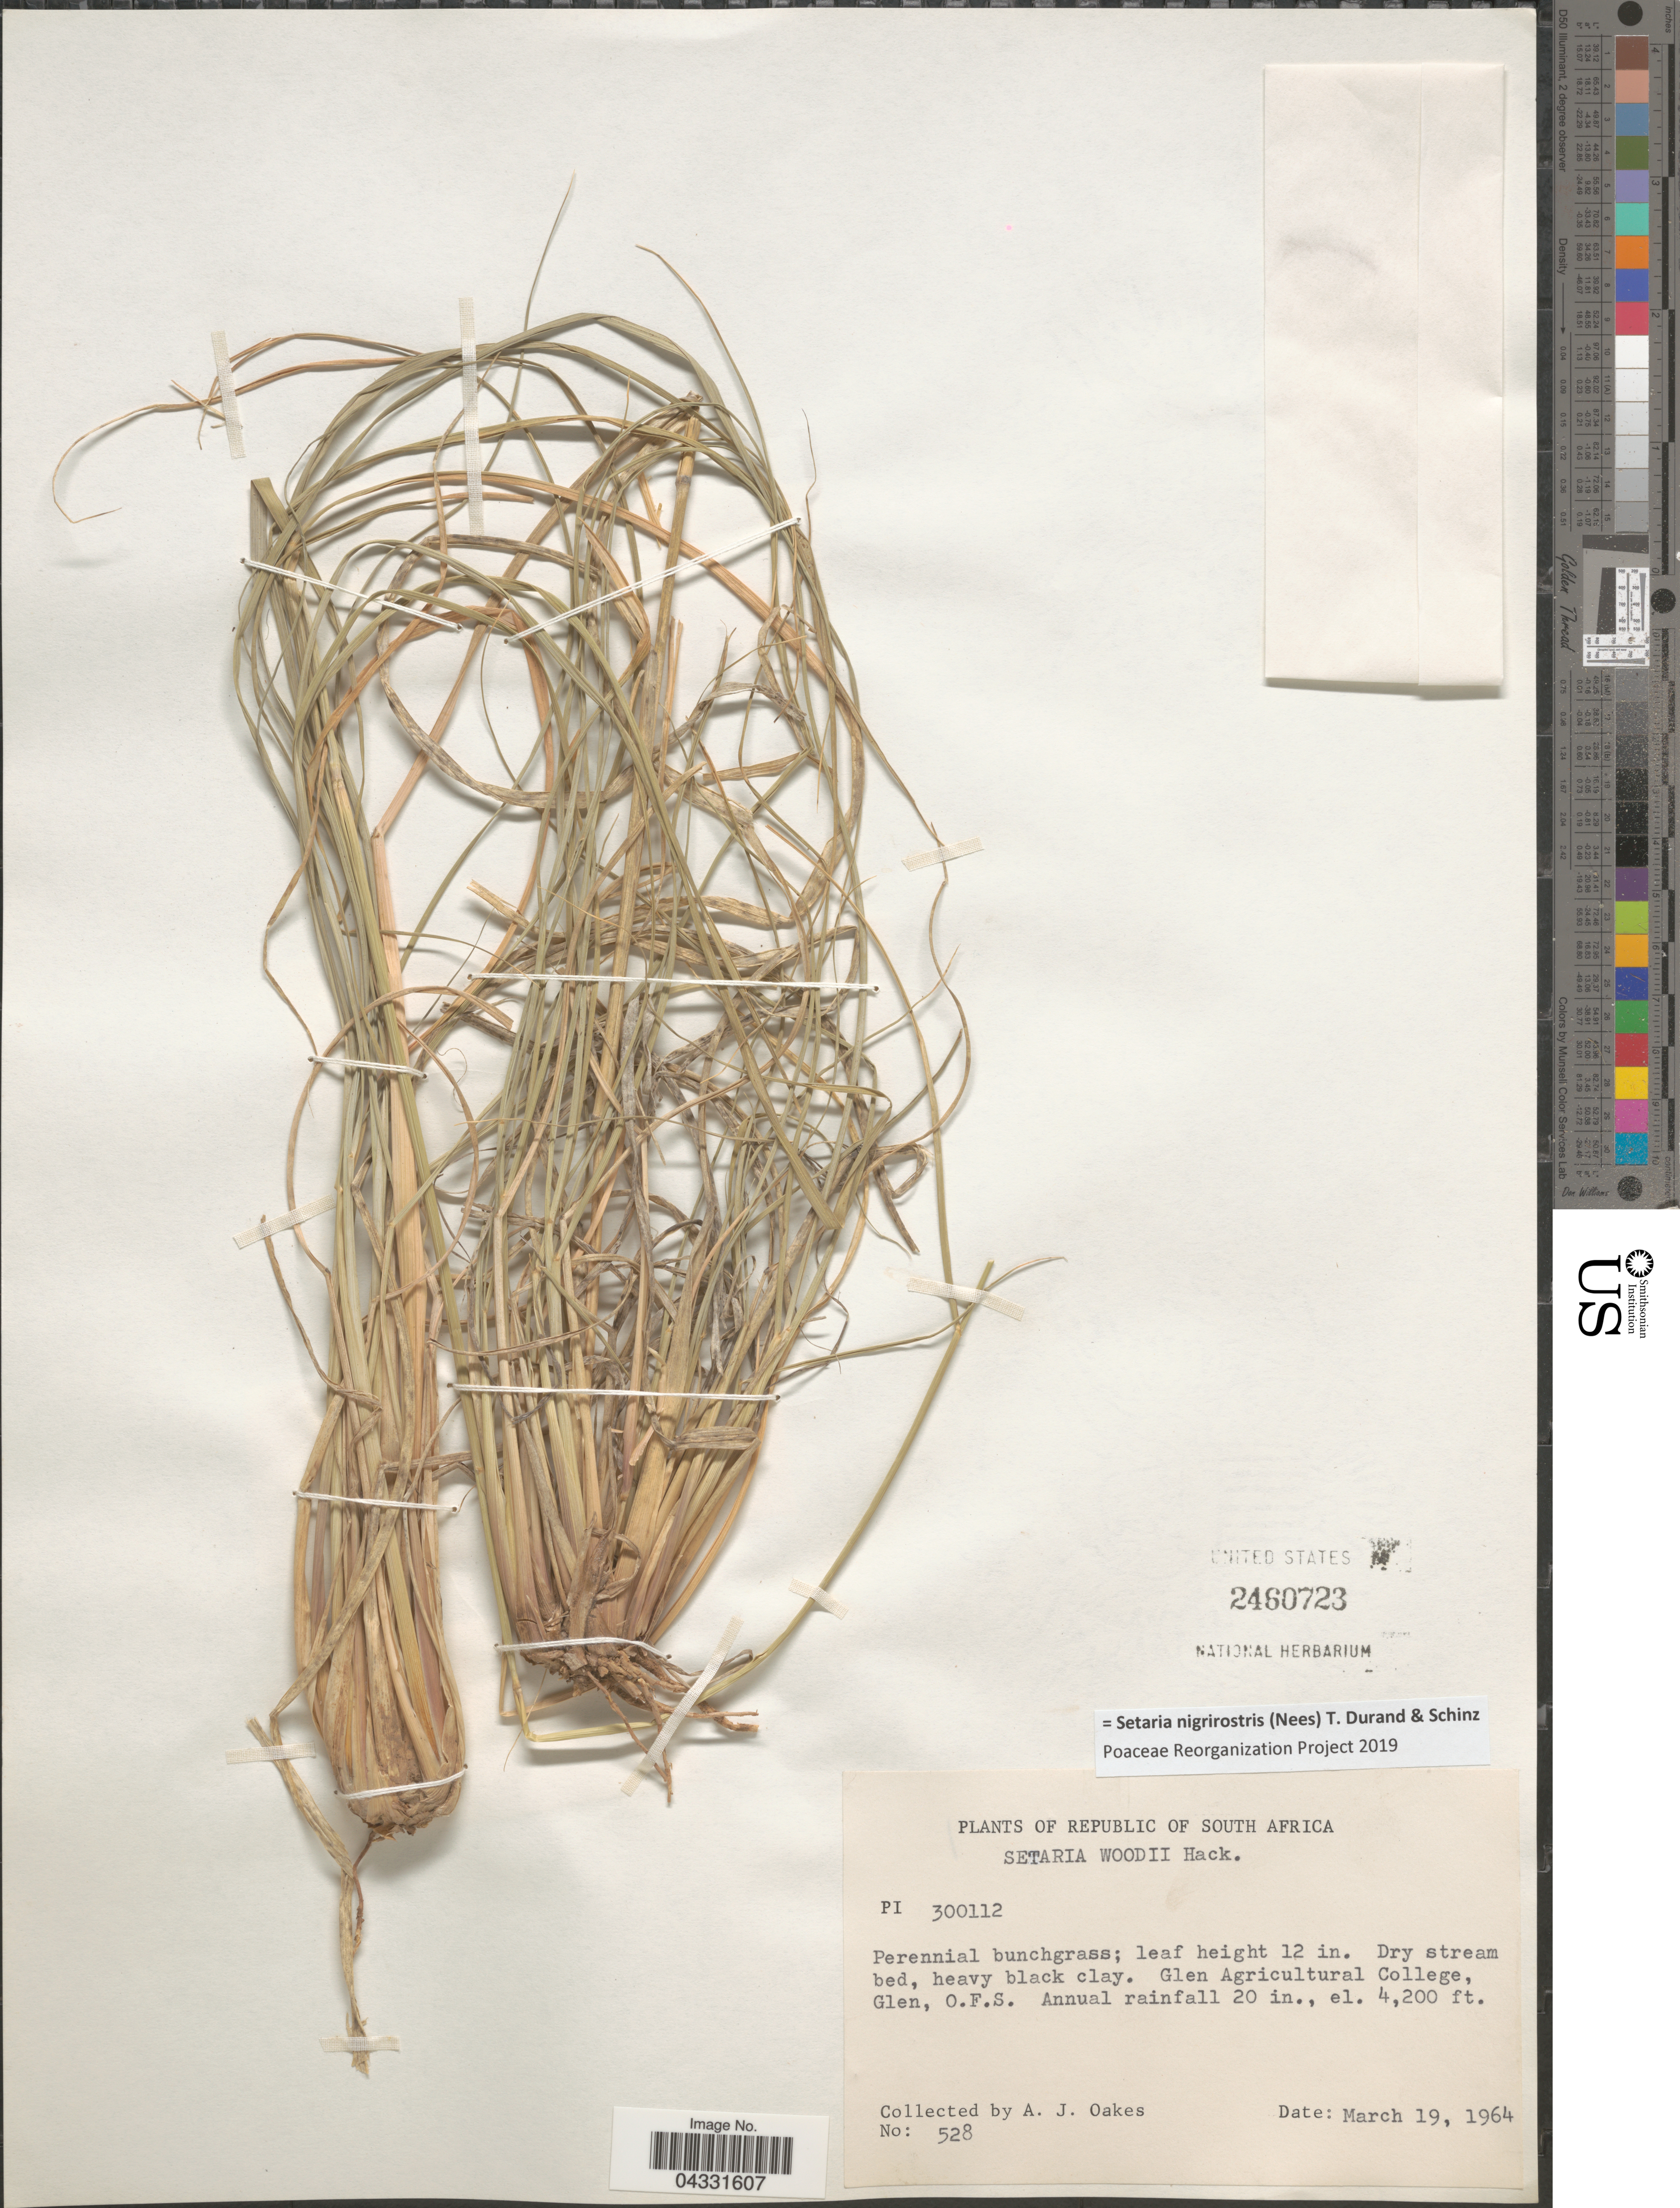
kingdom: Plantae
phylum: Tracheophyta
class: Liliopsida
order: Poales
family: Poaceae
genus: Setaria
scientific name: Setaria nigrirostris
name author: (Nees) Durand & Schinz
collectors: A. Oakes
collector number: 528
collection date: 1964-03-19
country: South Africa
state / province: Free State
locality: Republic of South Africa. Glen Agricultural College, Glen, O.F.S.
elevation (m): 1280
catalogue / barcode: US 2460723